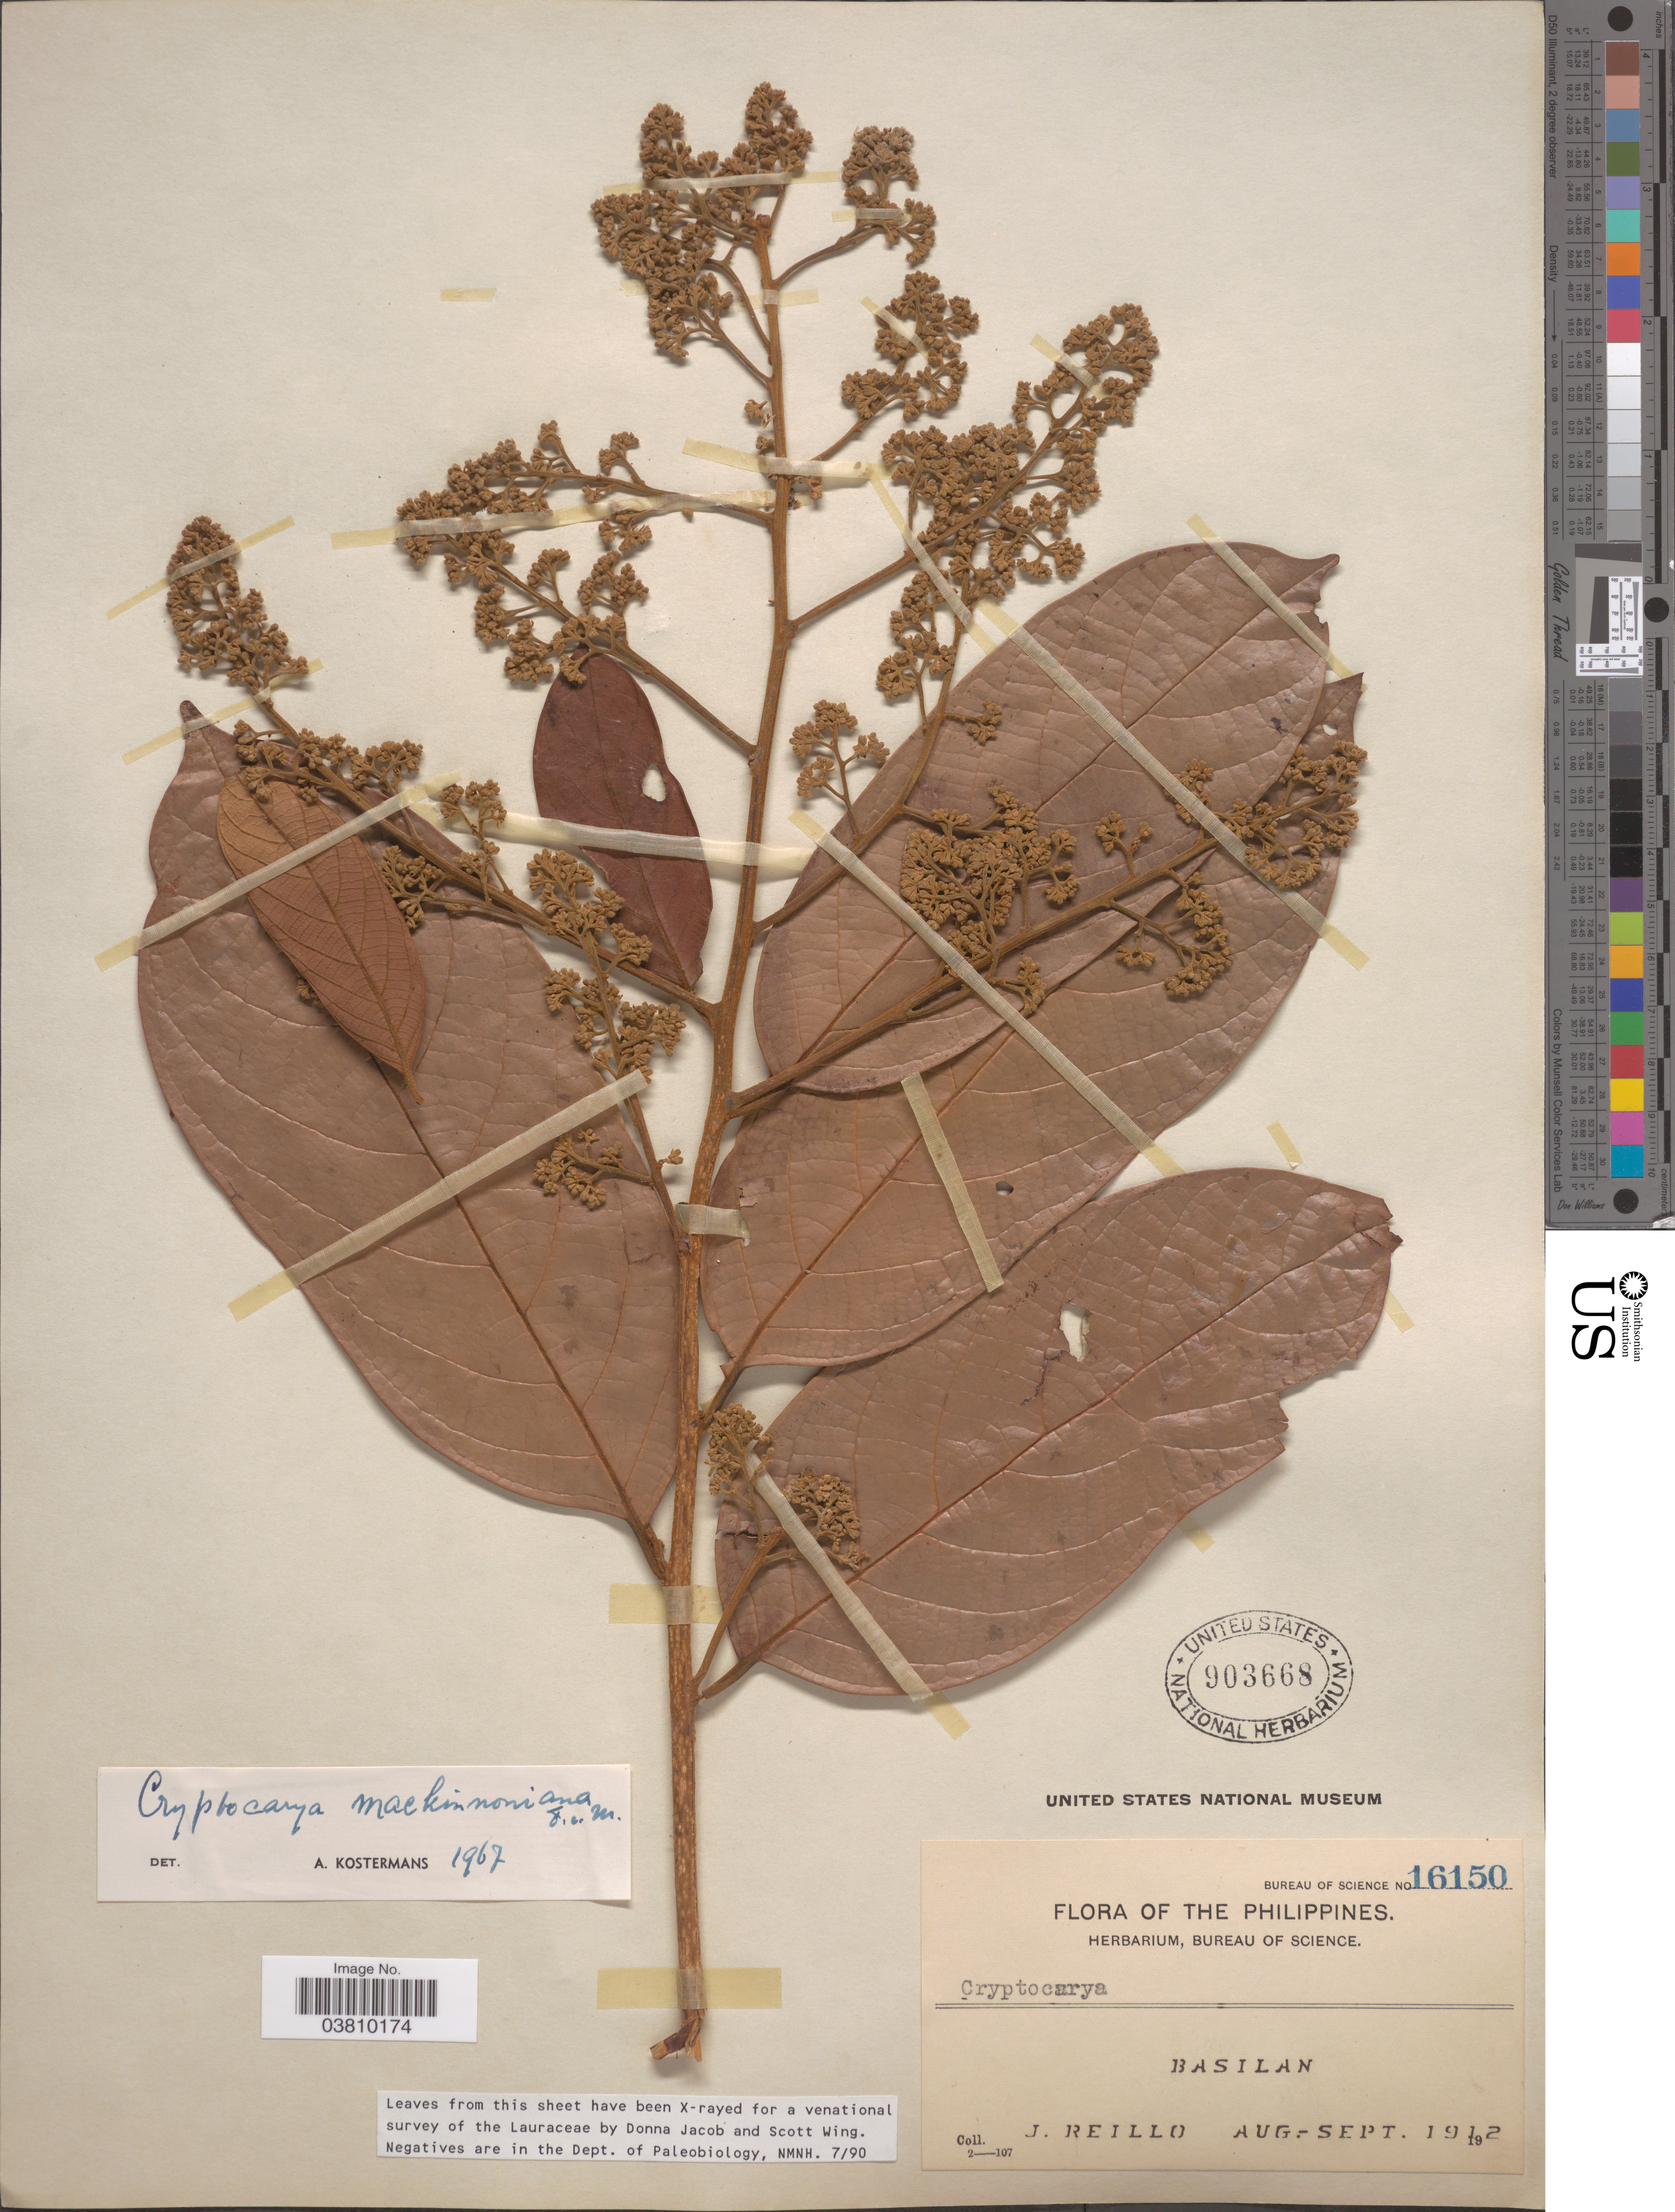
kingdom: Plantae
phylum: Tracheophyta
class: Magnoliopsida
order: Laurales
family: Lauraceae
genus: Cryptocarya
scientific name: Cryptocarya mackinnoniana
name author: F. Muell.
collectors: J. Reillo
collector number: Bureau of Science 16150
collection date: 1912-08/1912-09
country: Philippines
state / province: Muslim Mindanao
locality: Basilan.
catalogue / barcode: US 903668